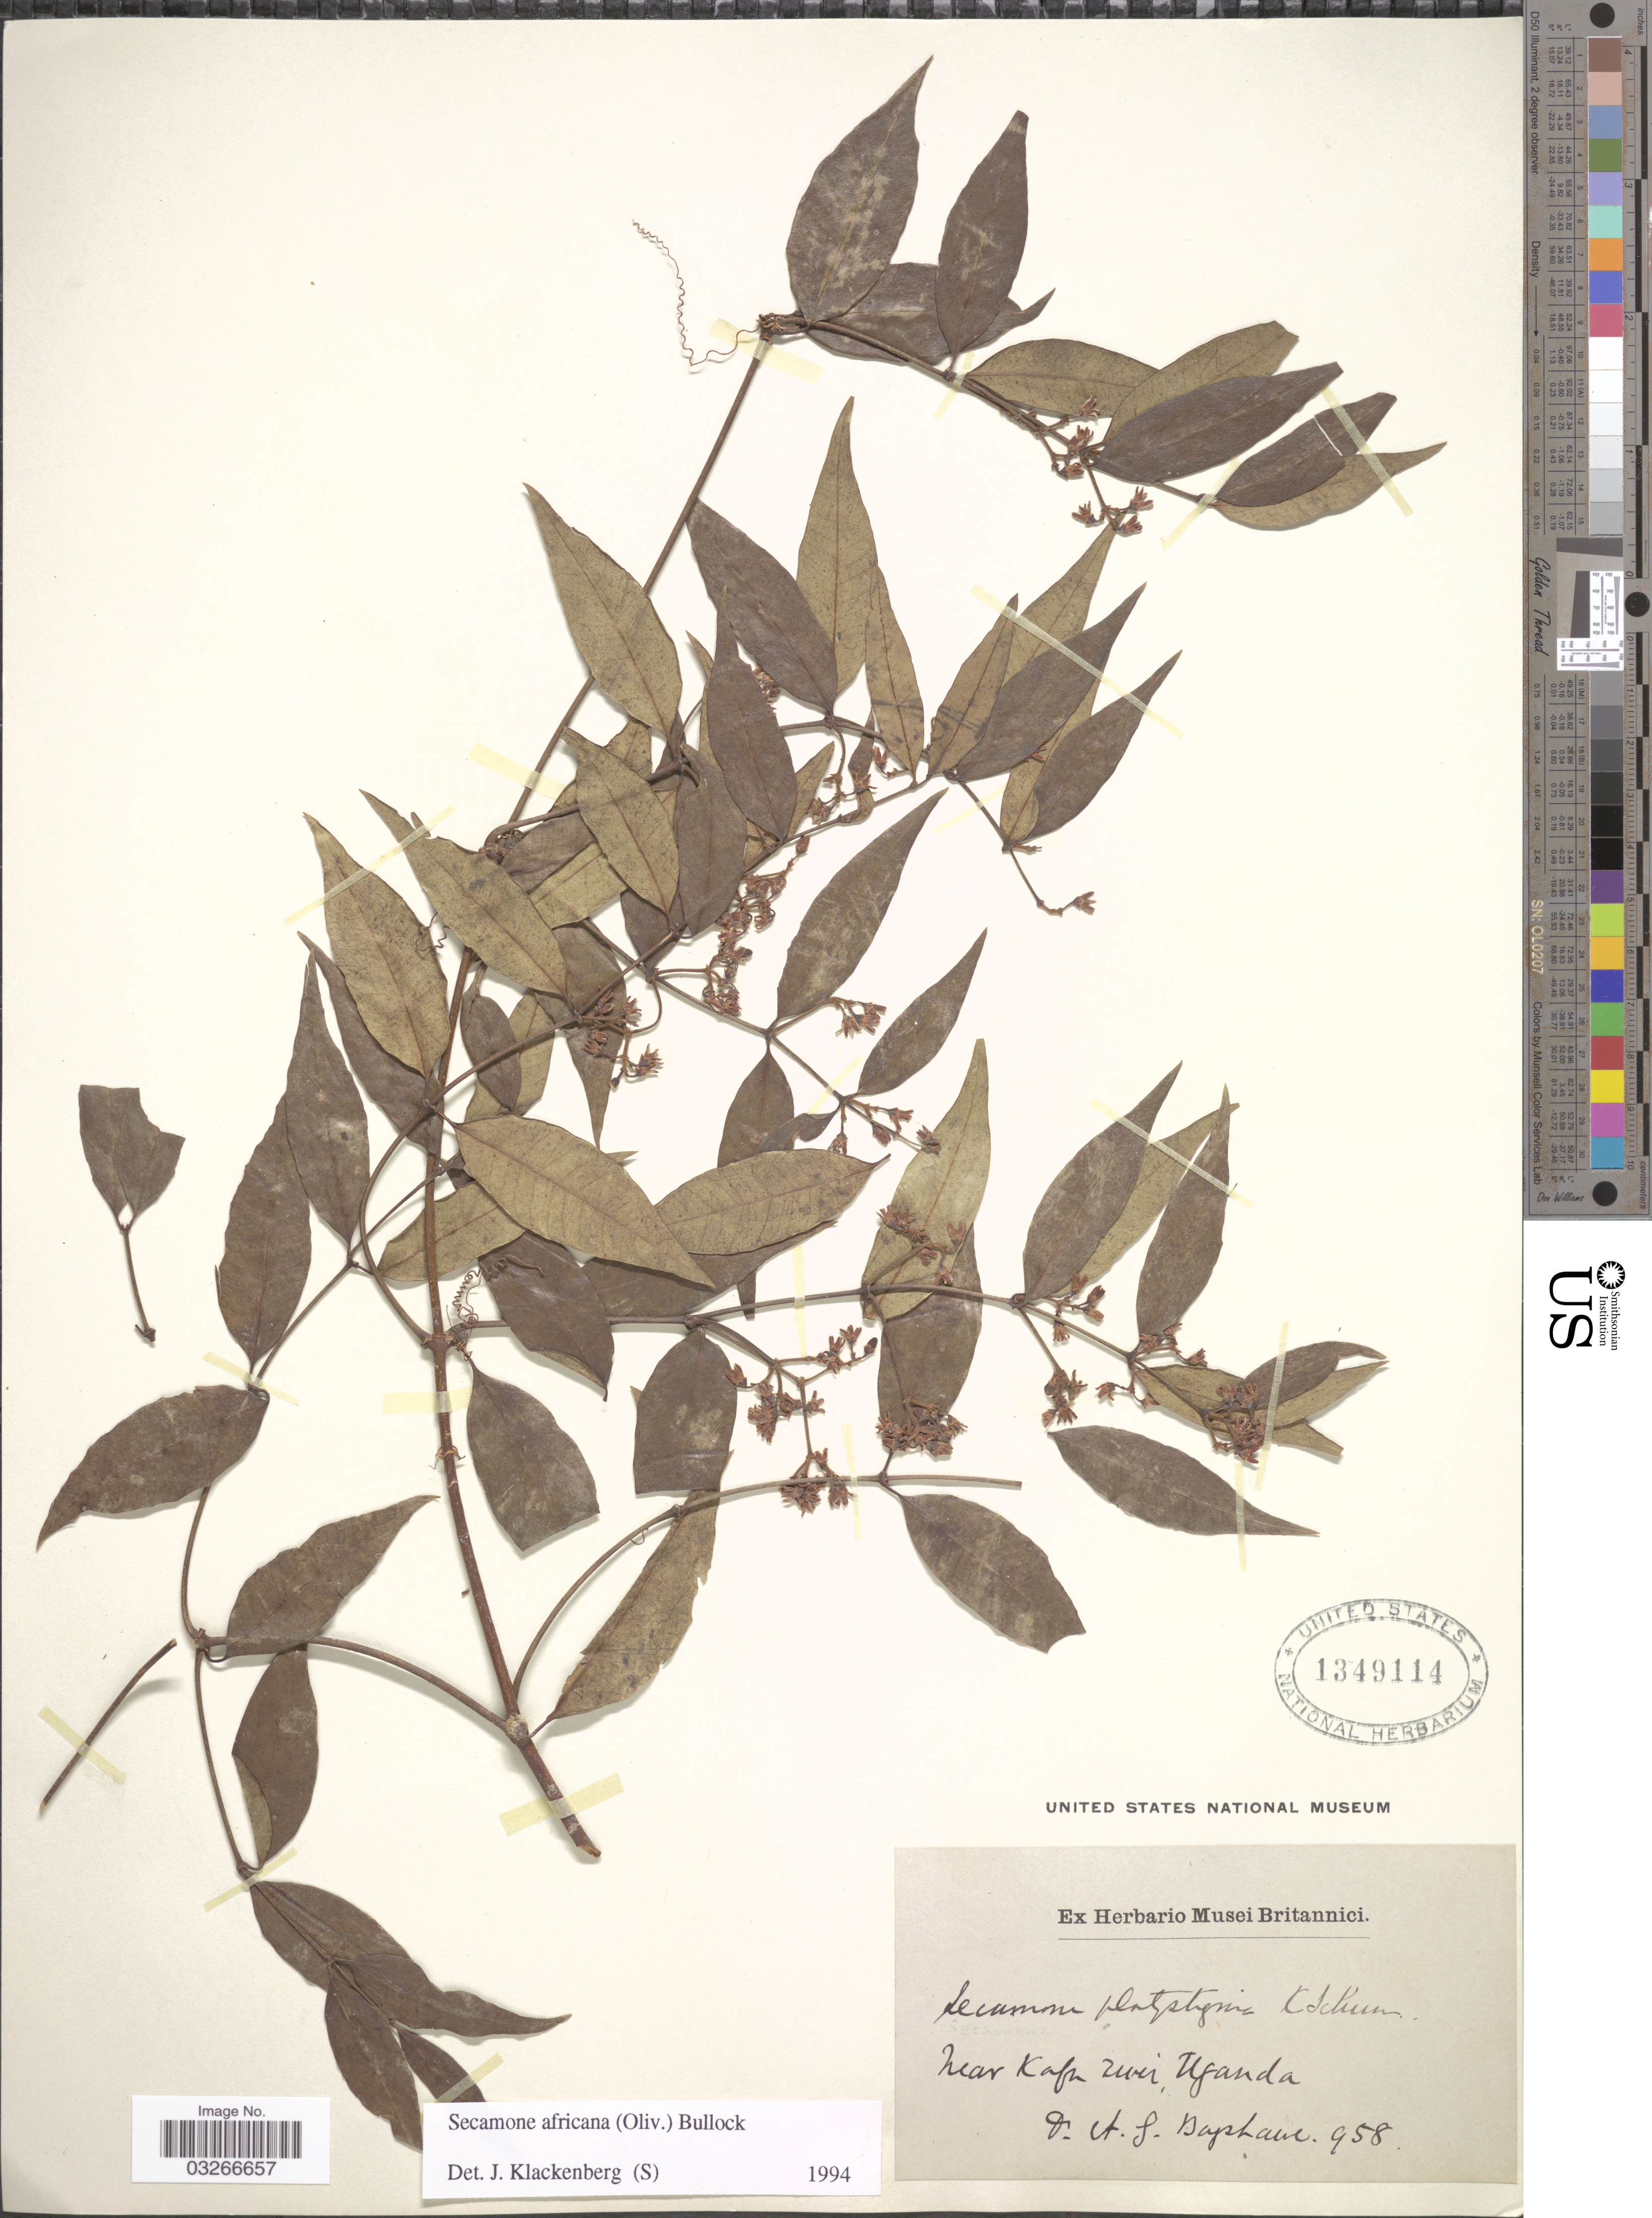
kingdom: Plantae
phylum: Tracheophyta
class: Magnoliopsida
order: Gentianales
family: Apocynaceae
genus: Secamone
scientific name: Secamone africana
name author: (Oliv.) Bullock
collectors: A. Bagshawe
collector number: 958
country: Uganda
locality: Near Kafu river.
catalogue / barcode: US 1349114